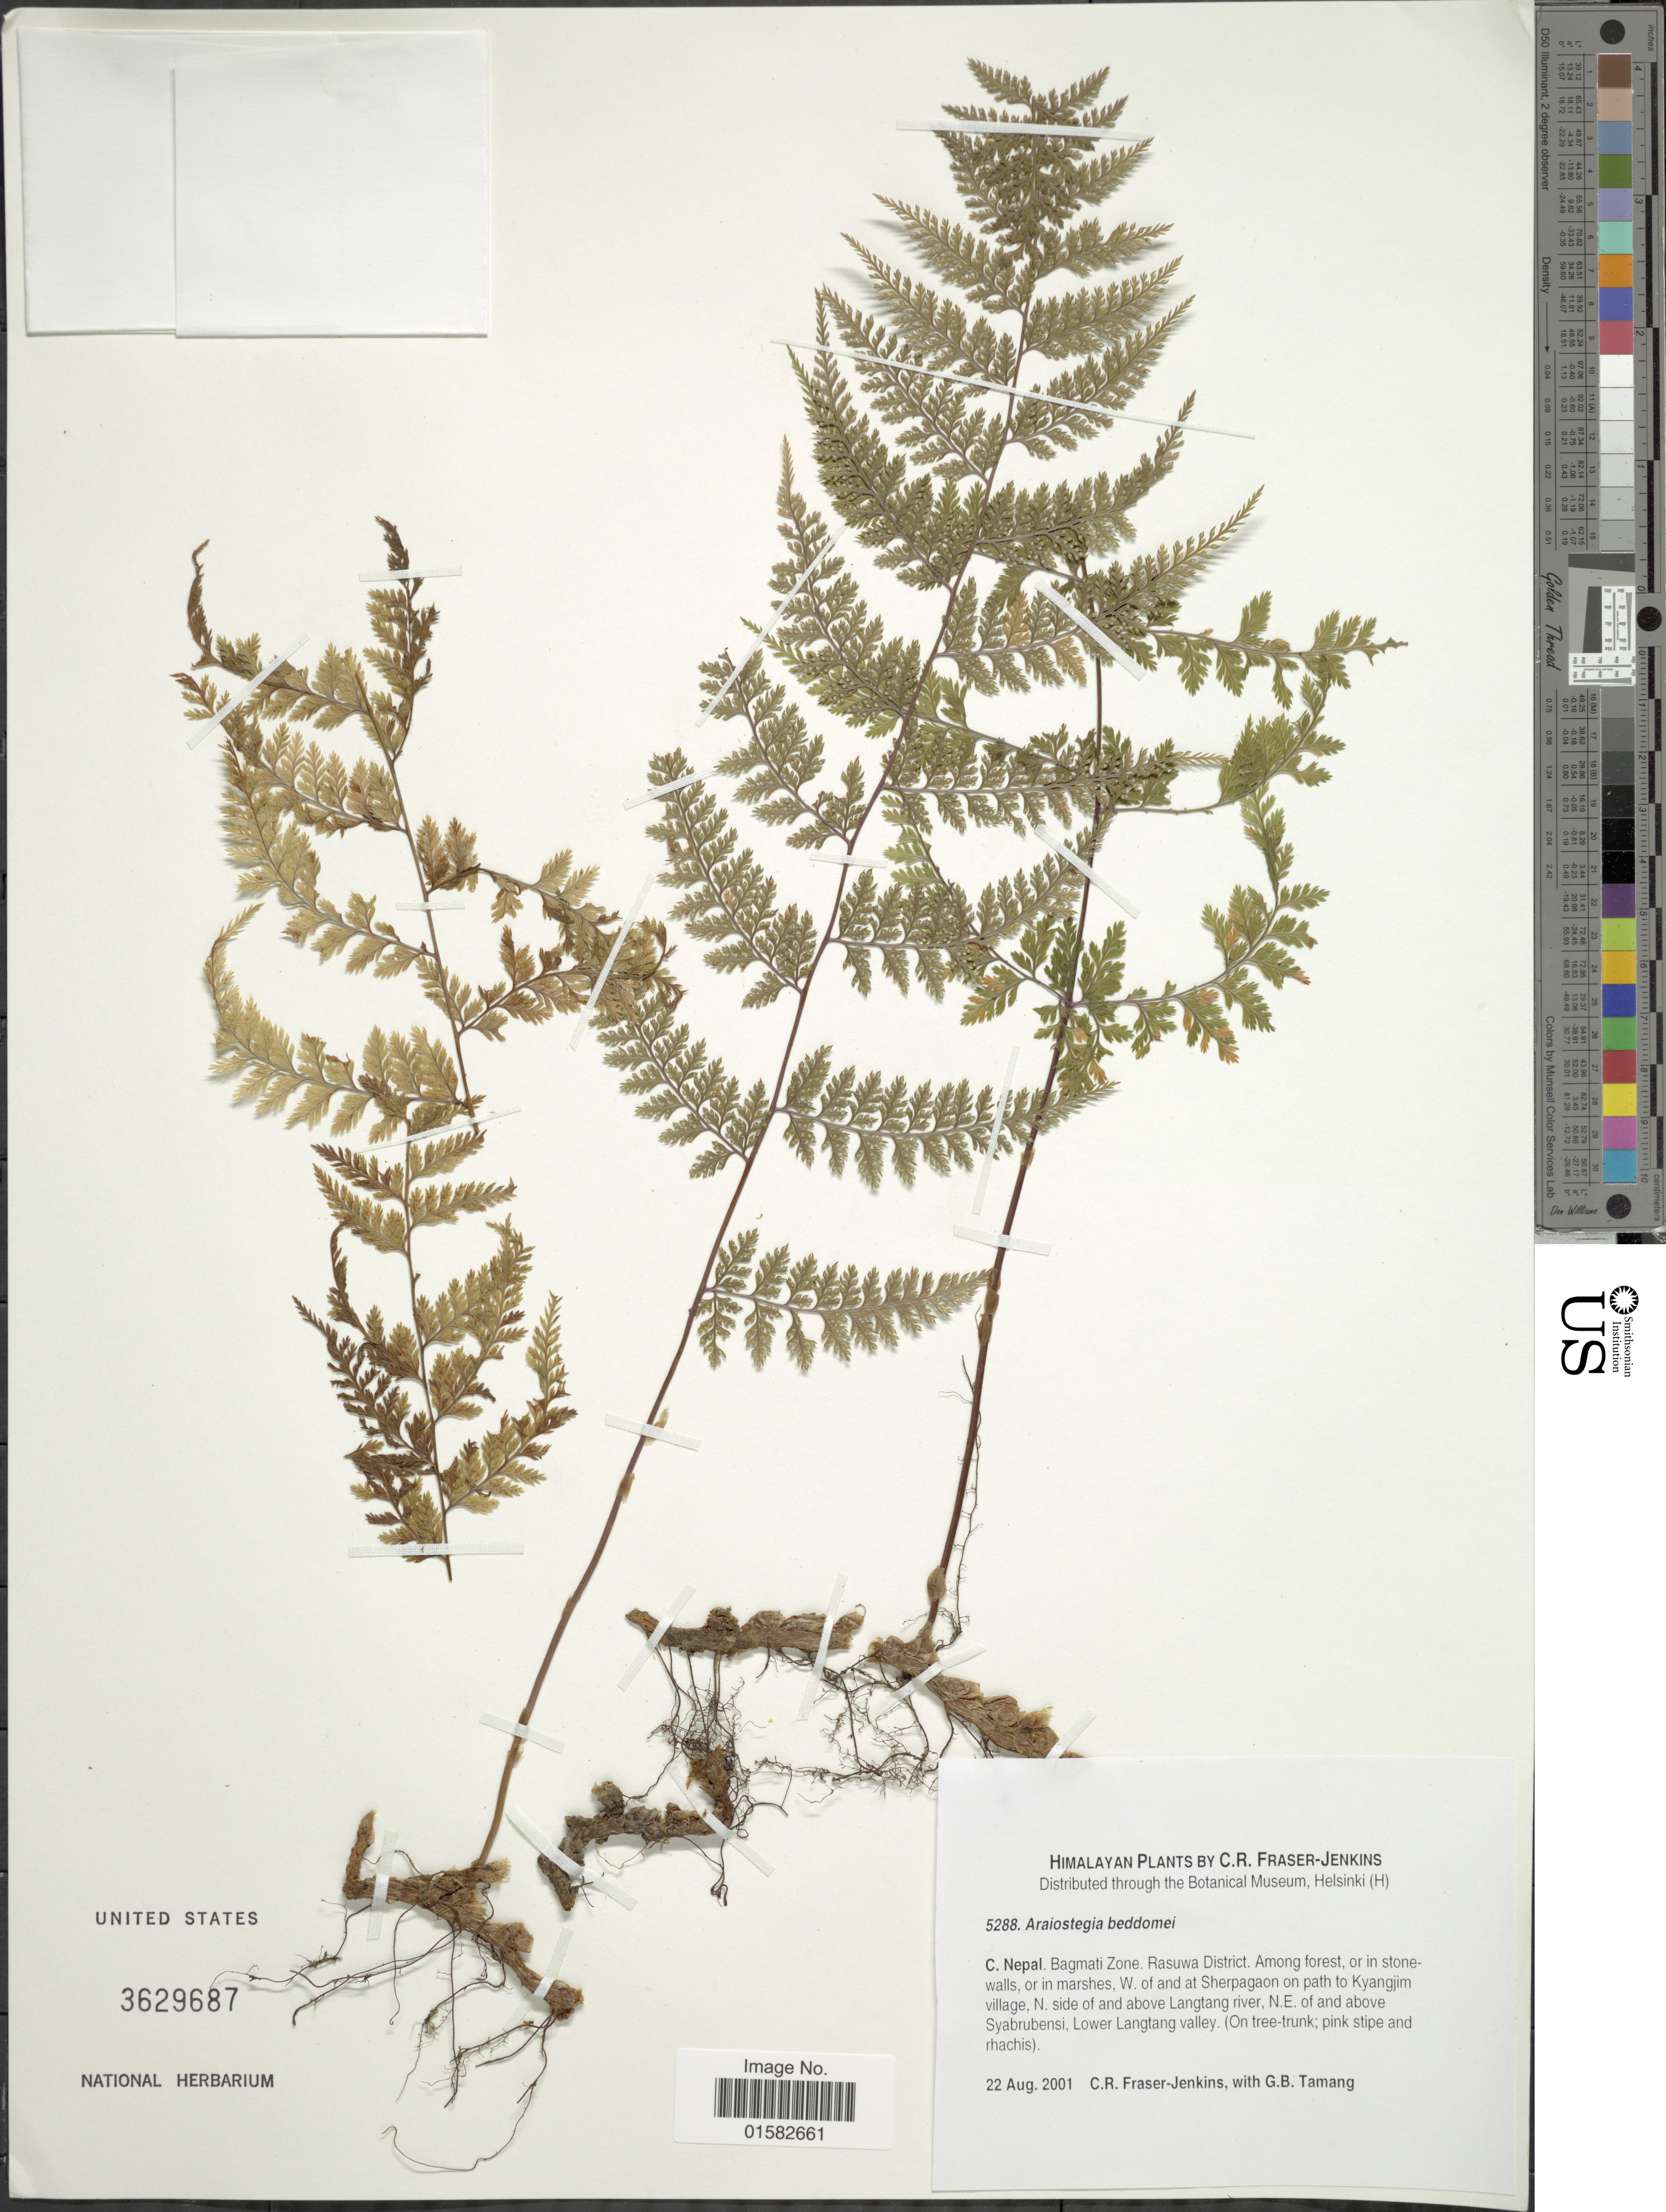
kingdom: Plantae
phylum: Tracheophyta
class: Polypodiopsida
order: Polypodiales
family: Davalliaceae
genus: Davallia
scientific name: Davallia beddomei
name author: C. Hope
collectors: C. R. Fraser-Jenkins & G. Tamang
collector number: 5288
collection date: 2001-08-22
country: Nepal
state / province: Bagmati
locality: Himalayan, C.Nepal, Bagmati Zone, Rasuwa district, Among forest, or in stonewallsm or in marshes, W of and at Sherpagaon on path to Kyangjim village, n side of and above Langtang river, N.E. of and above syabrubensi, Lower Langtang valley.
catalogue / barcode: US 3629687